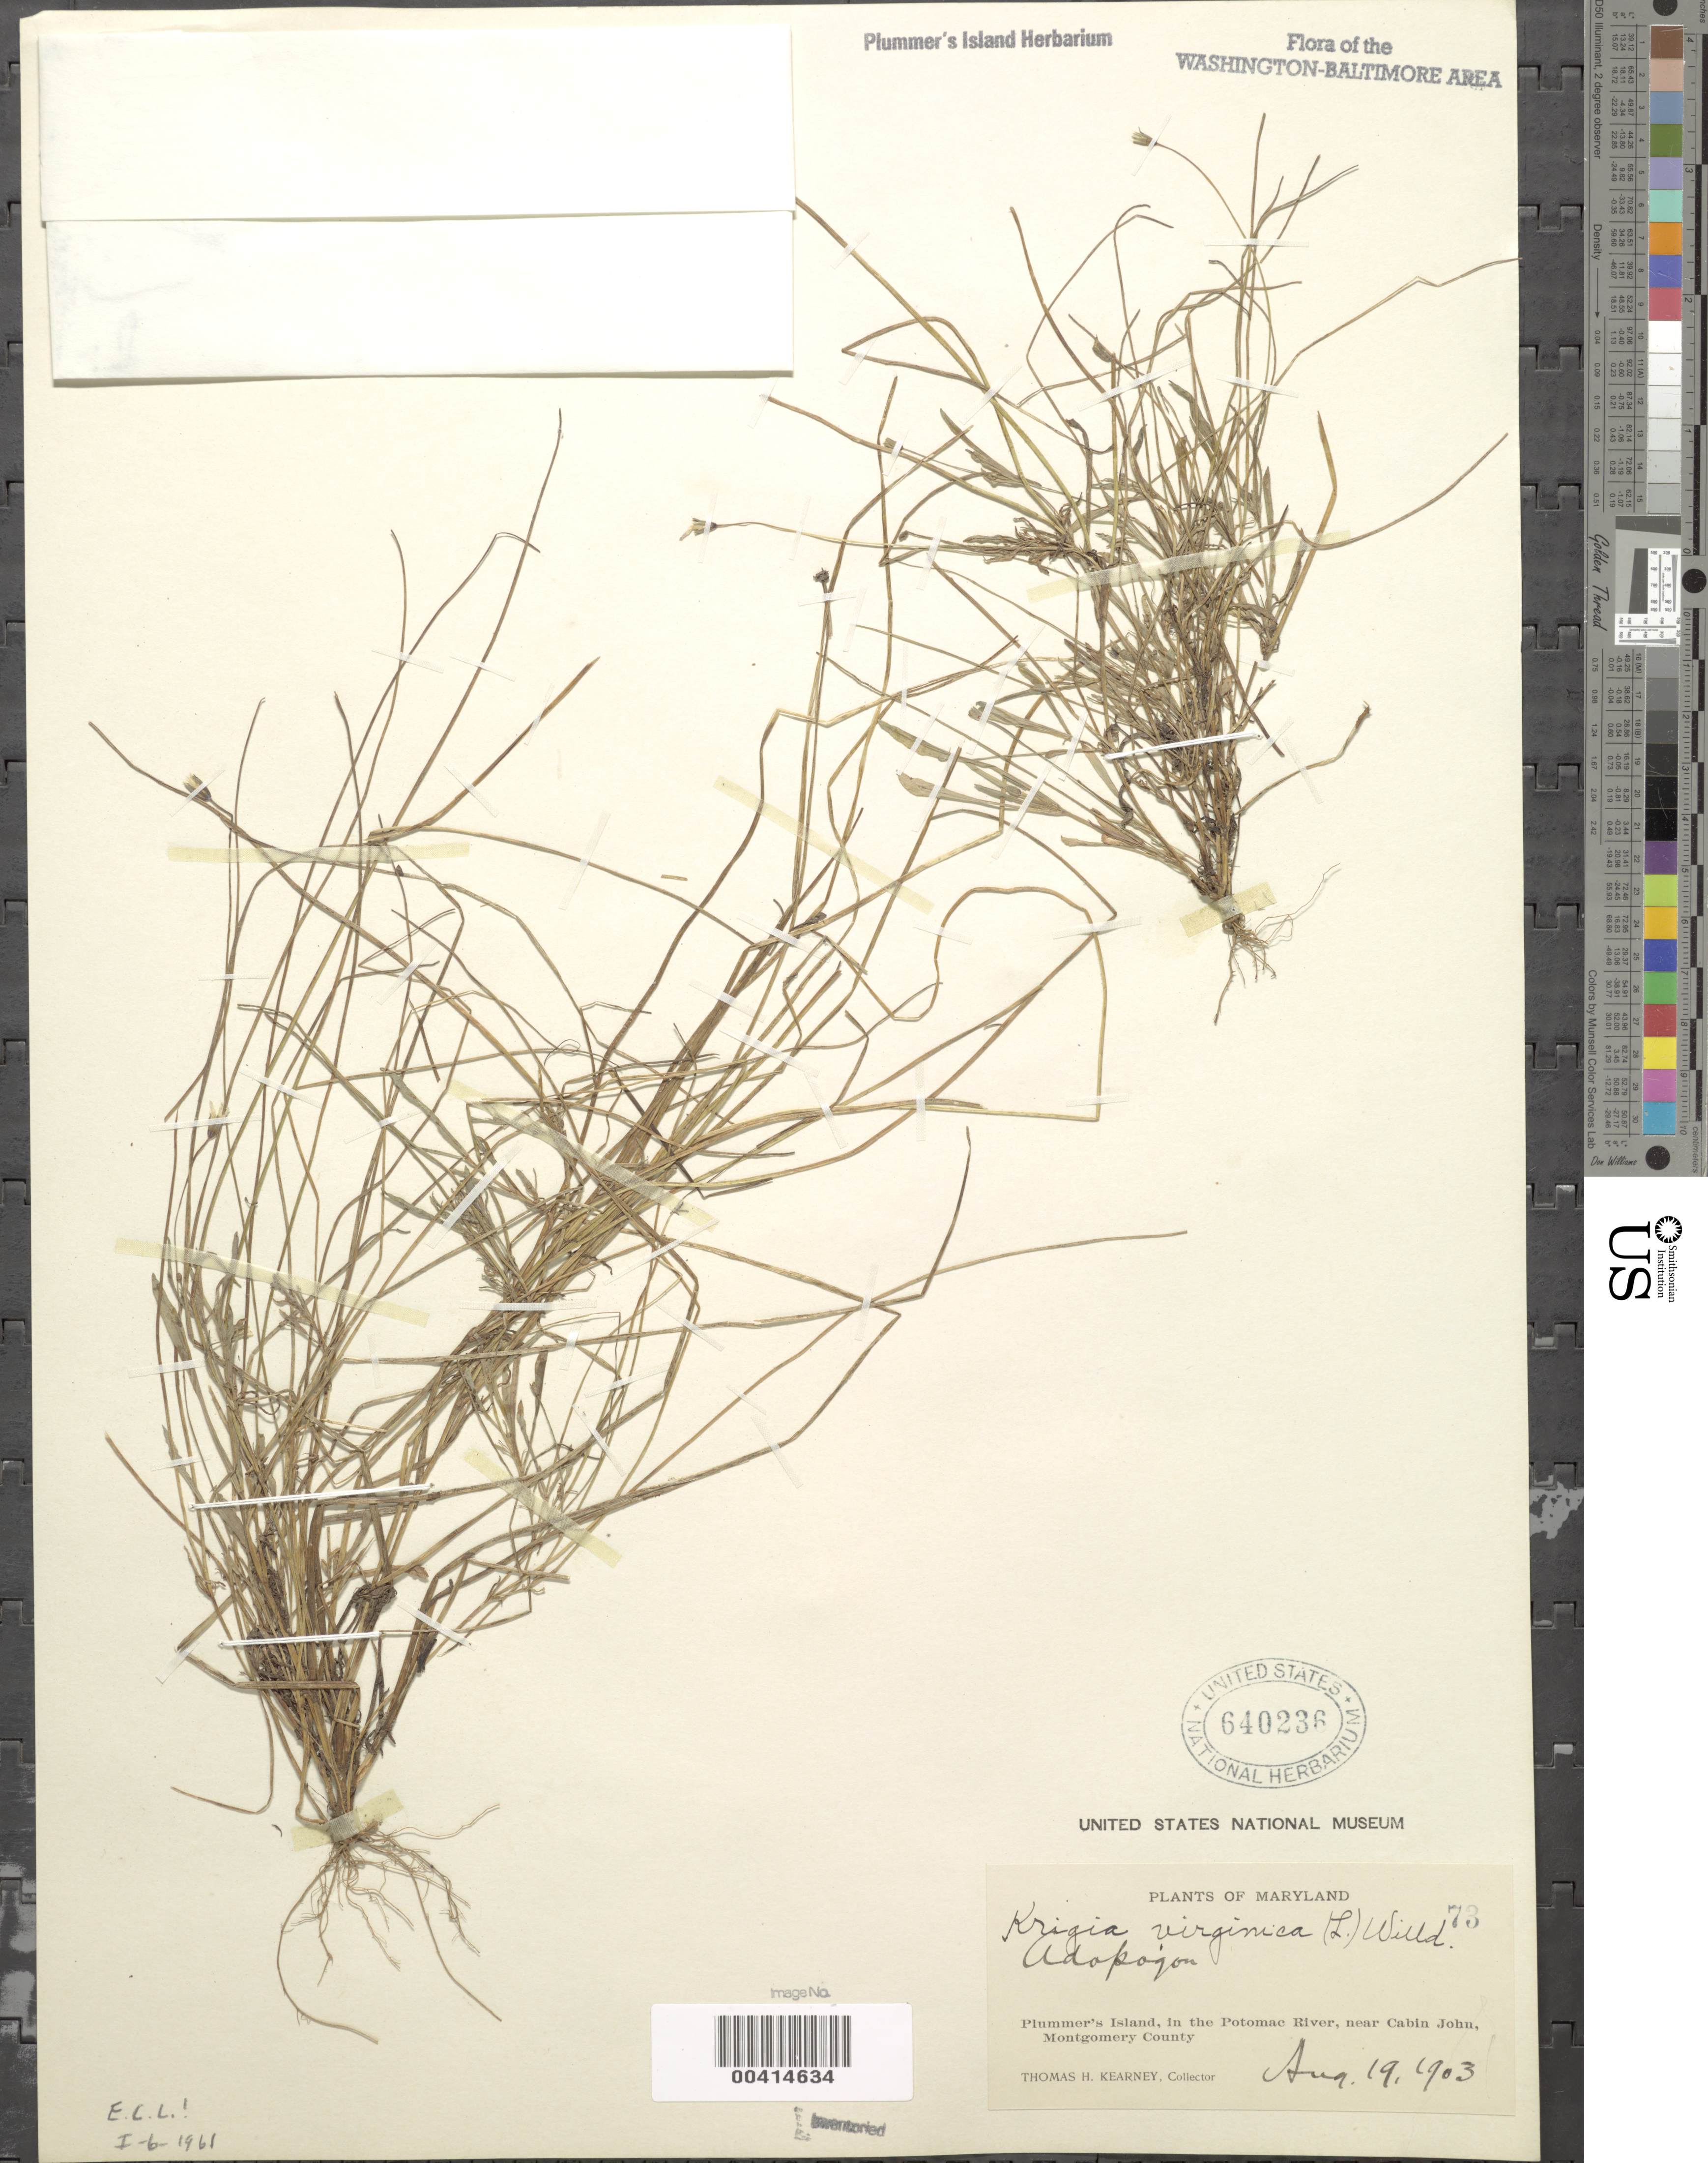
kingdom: Plantae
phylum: Tracheophyta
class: Magnoliopsida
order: Asterales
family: Asteraceae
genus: Krigia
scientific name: Krigia virginica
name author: (L.) Willd.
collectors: T. H. Kearney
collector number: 73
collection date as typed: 19 Aug 1903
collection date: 1903-08-19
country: United States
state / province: Maryland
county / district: Montgomery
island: Plummers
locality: Plummer's Island C. & O. Canal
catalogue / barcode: US 640236